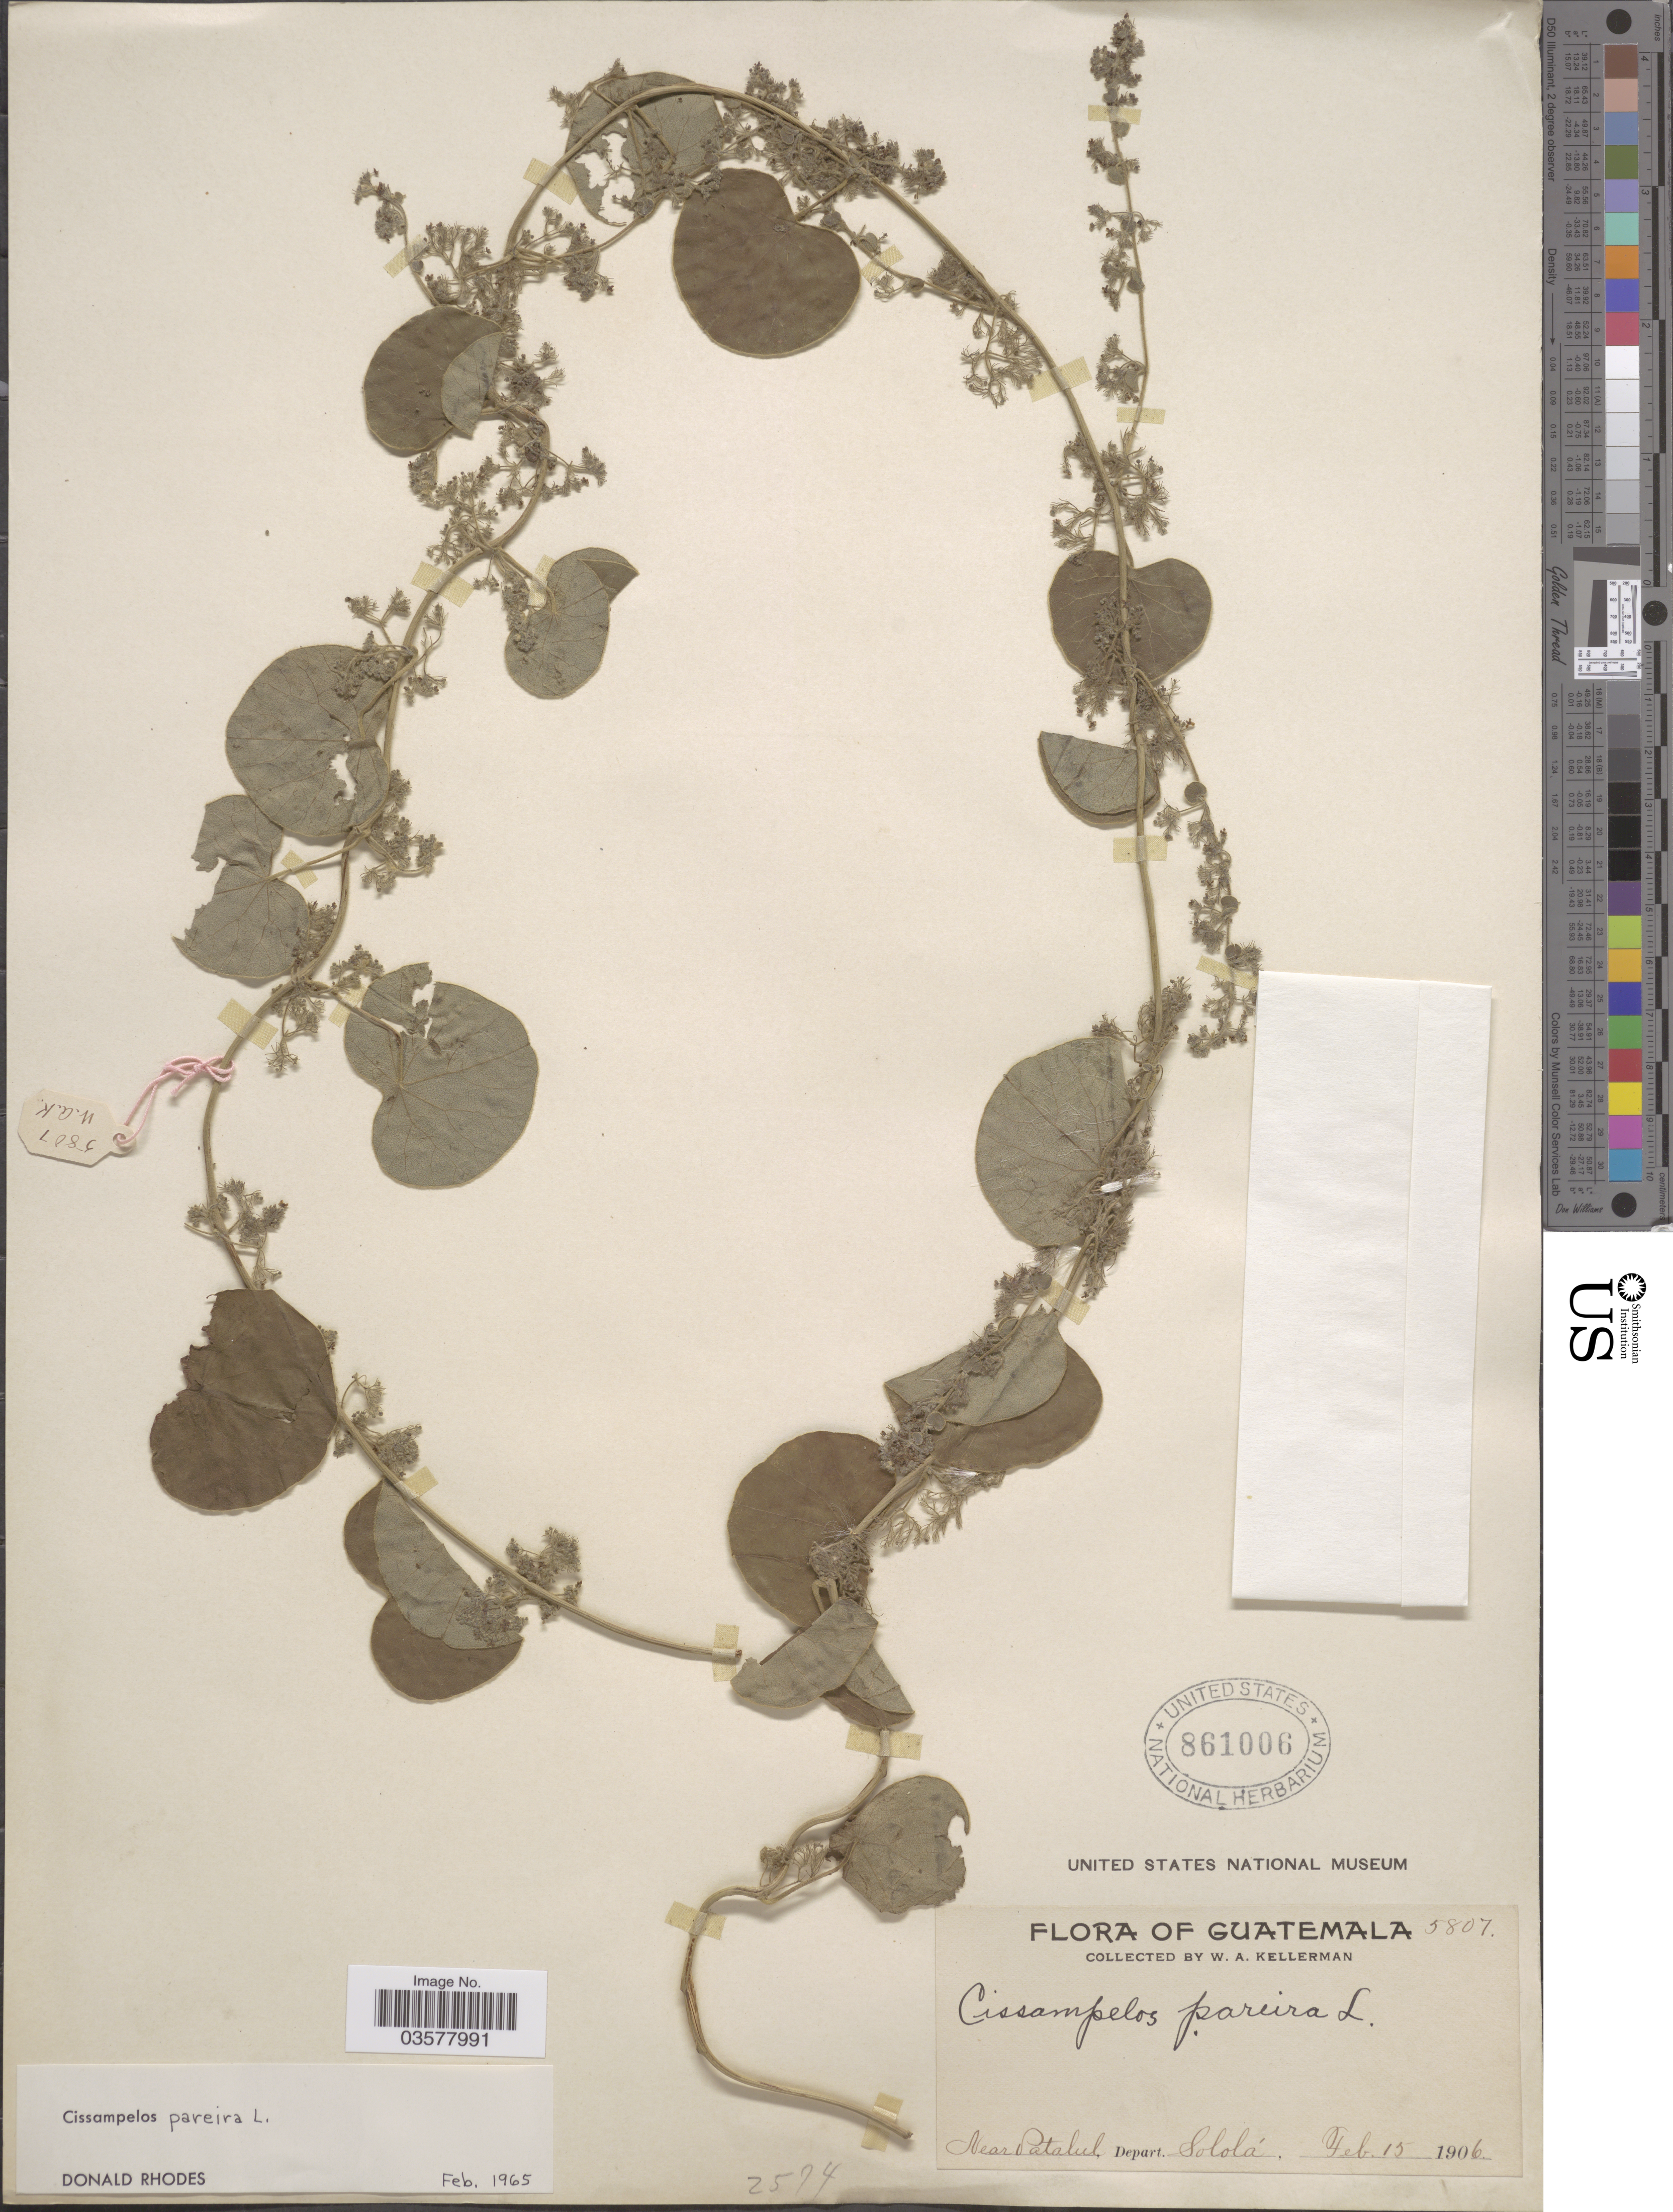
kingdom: Plantae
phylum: Tracheophyta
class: Magnoliopsida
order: Ranunculales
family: Menispermaceae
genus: Cissampelos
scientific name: Cissampelos pareira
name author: L.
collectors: W. Kellerman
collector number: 5807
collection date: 1906-02-15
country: Guatemala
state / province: Solola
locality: Near Patalul, Depart. Sololá.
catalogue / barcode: US 861006